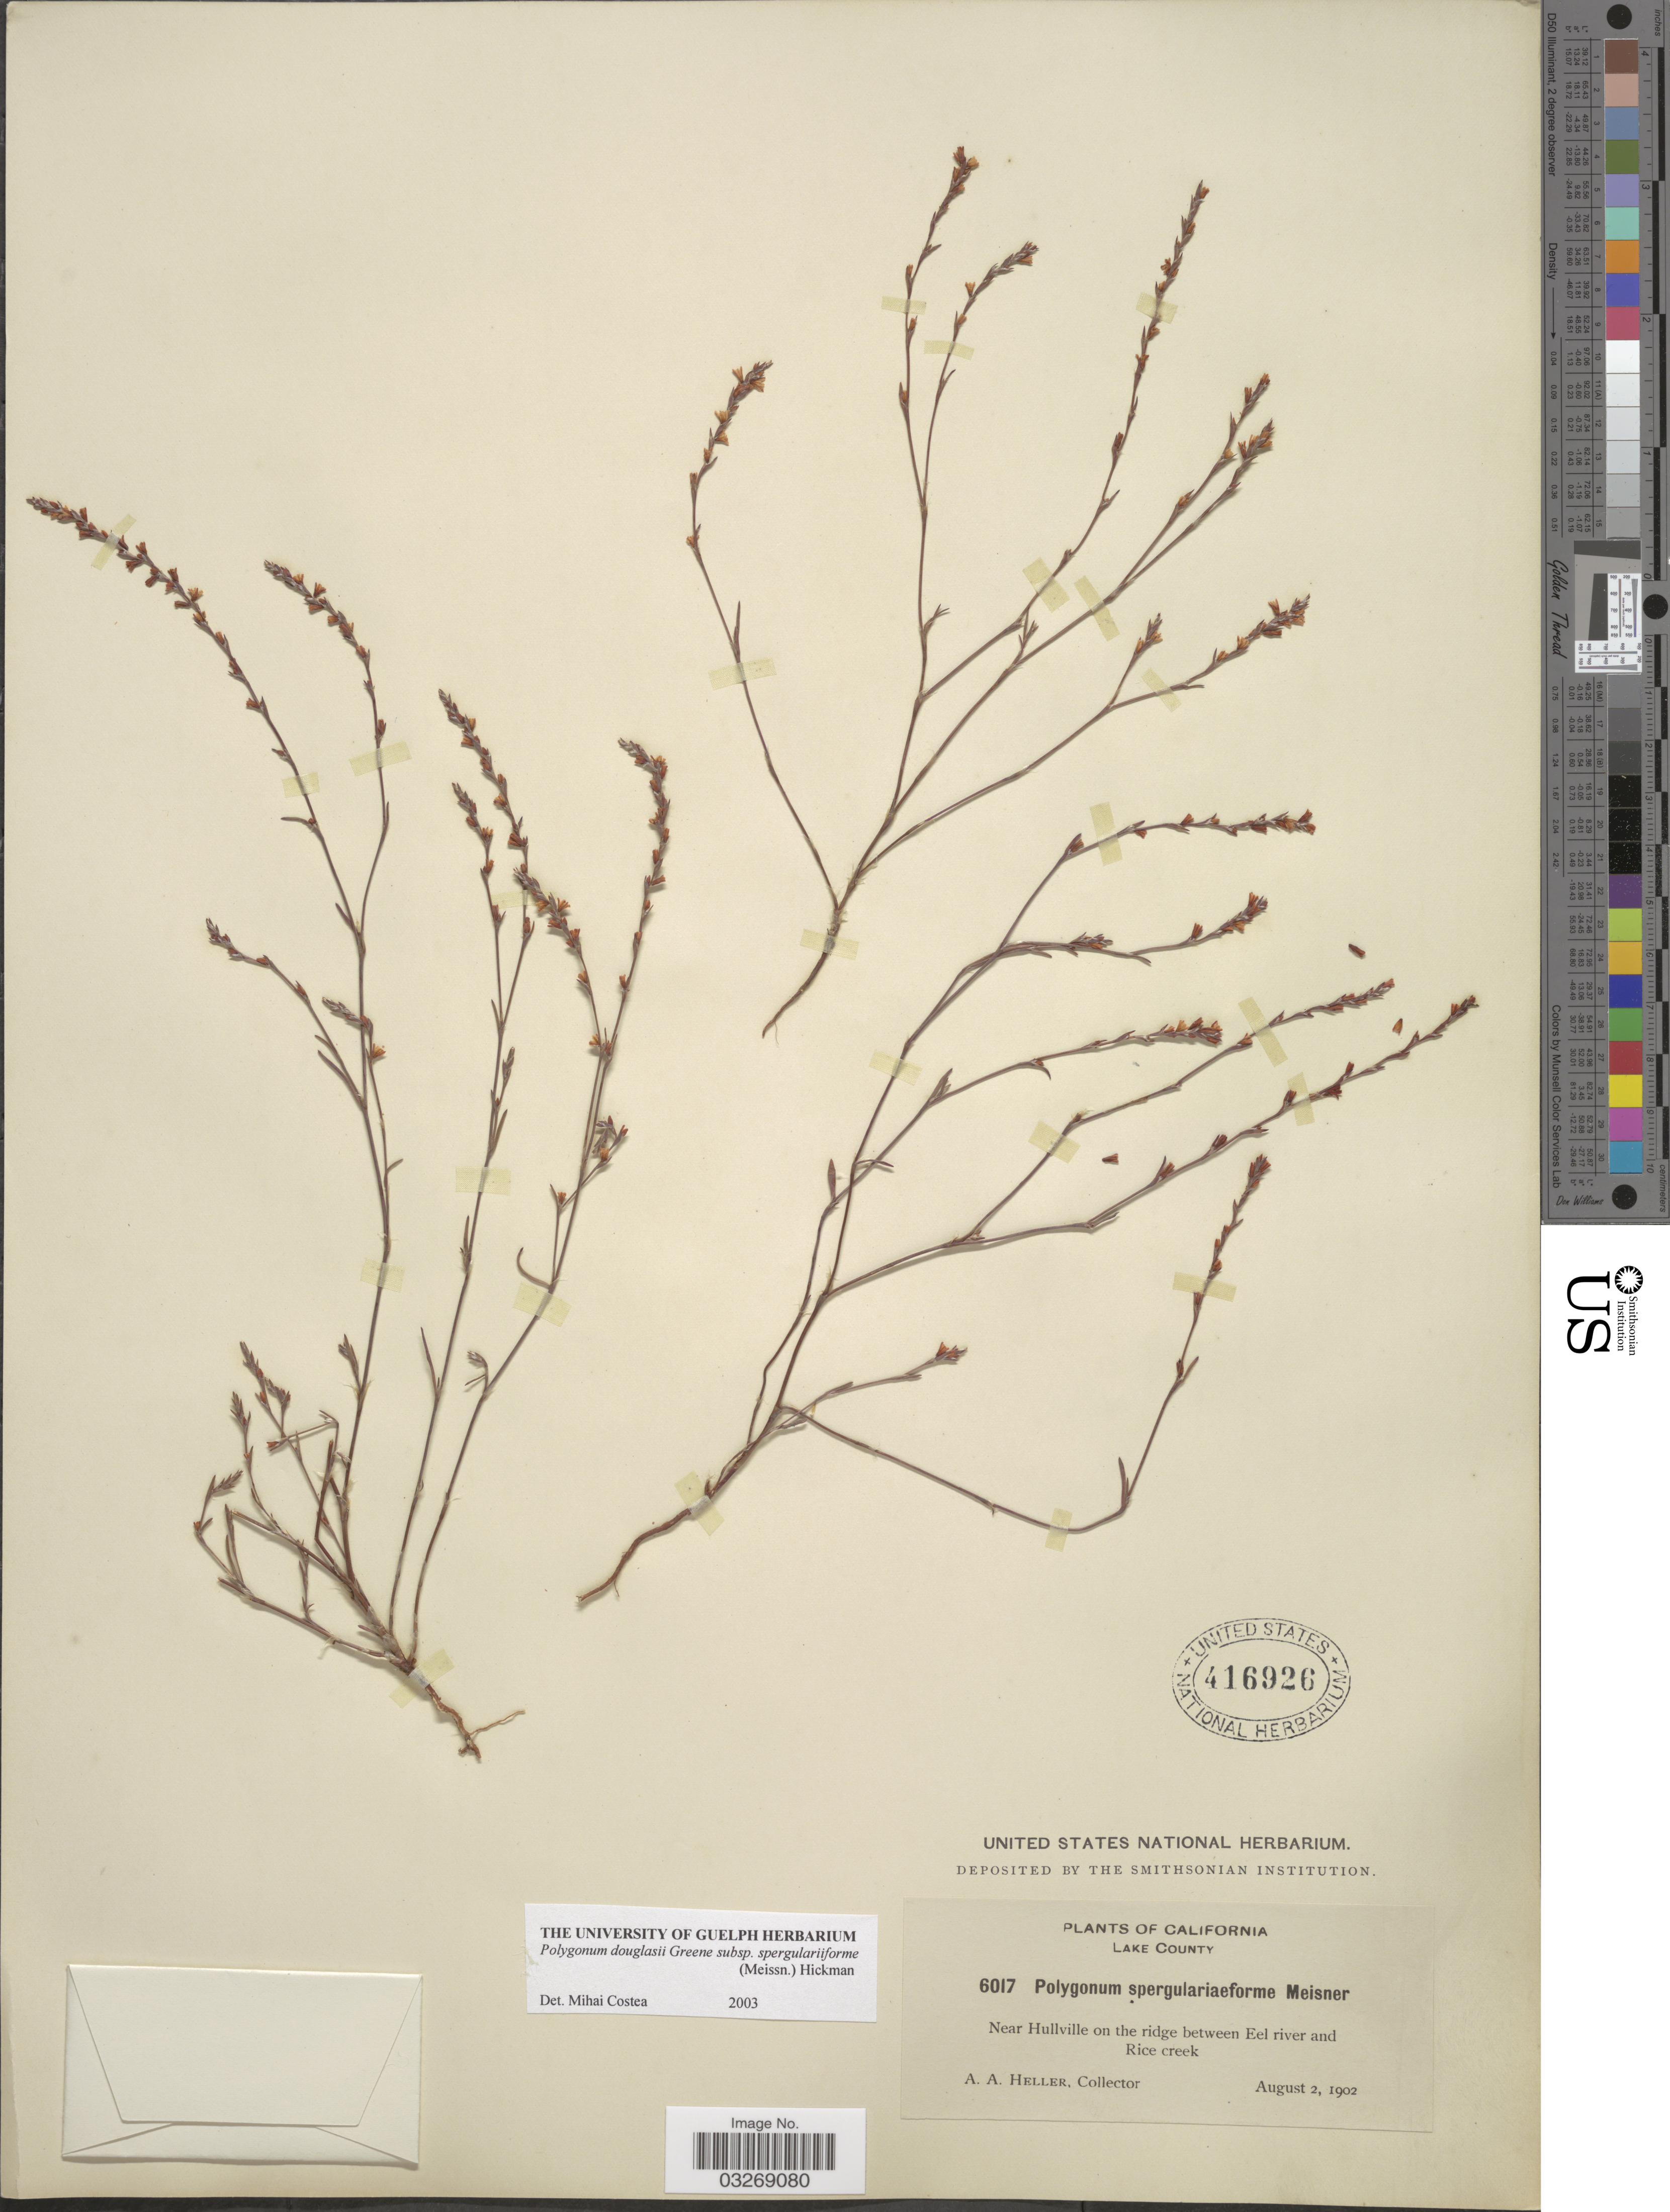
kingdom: Plantae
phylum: Tracheophyta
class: Magnoliopsida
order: Caryophyllales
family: Polygonaceae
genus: Polygonum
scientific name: Polygonum douglasii subsp. spergulariiforme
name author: (Meisn. ex Small) Hickman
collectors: A. A. Heller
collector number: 6017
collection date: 1902-08-02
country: United States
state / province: California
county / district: Lake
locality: Lake County. Near Hullville on the ridge between Eel river and Rice creek.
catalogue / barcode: US 416926